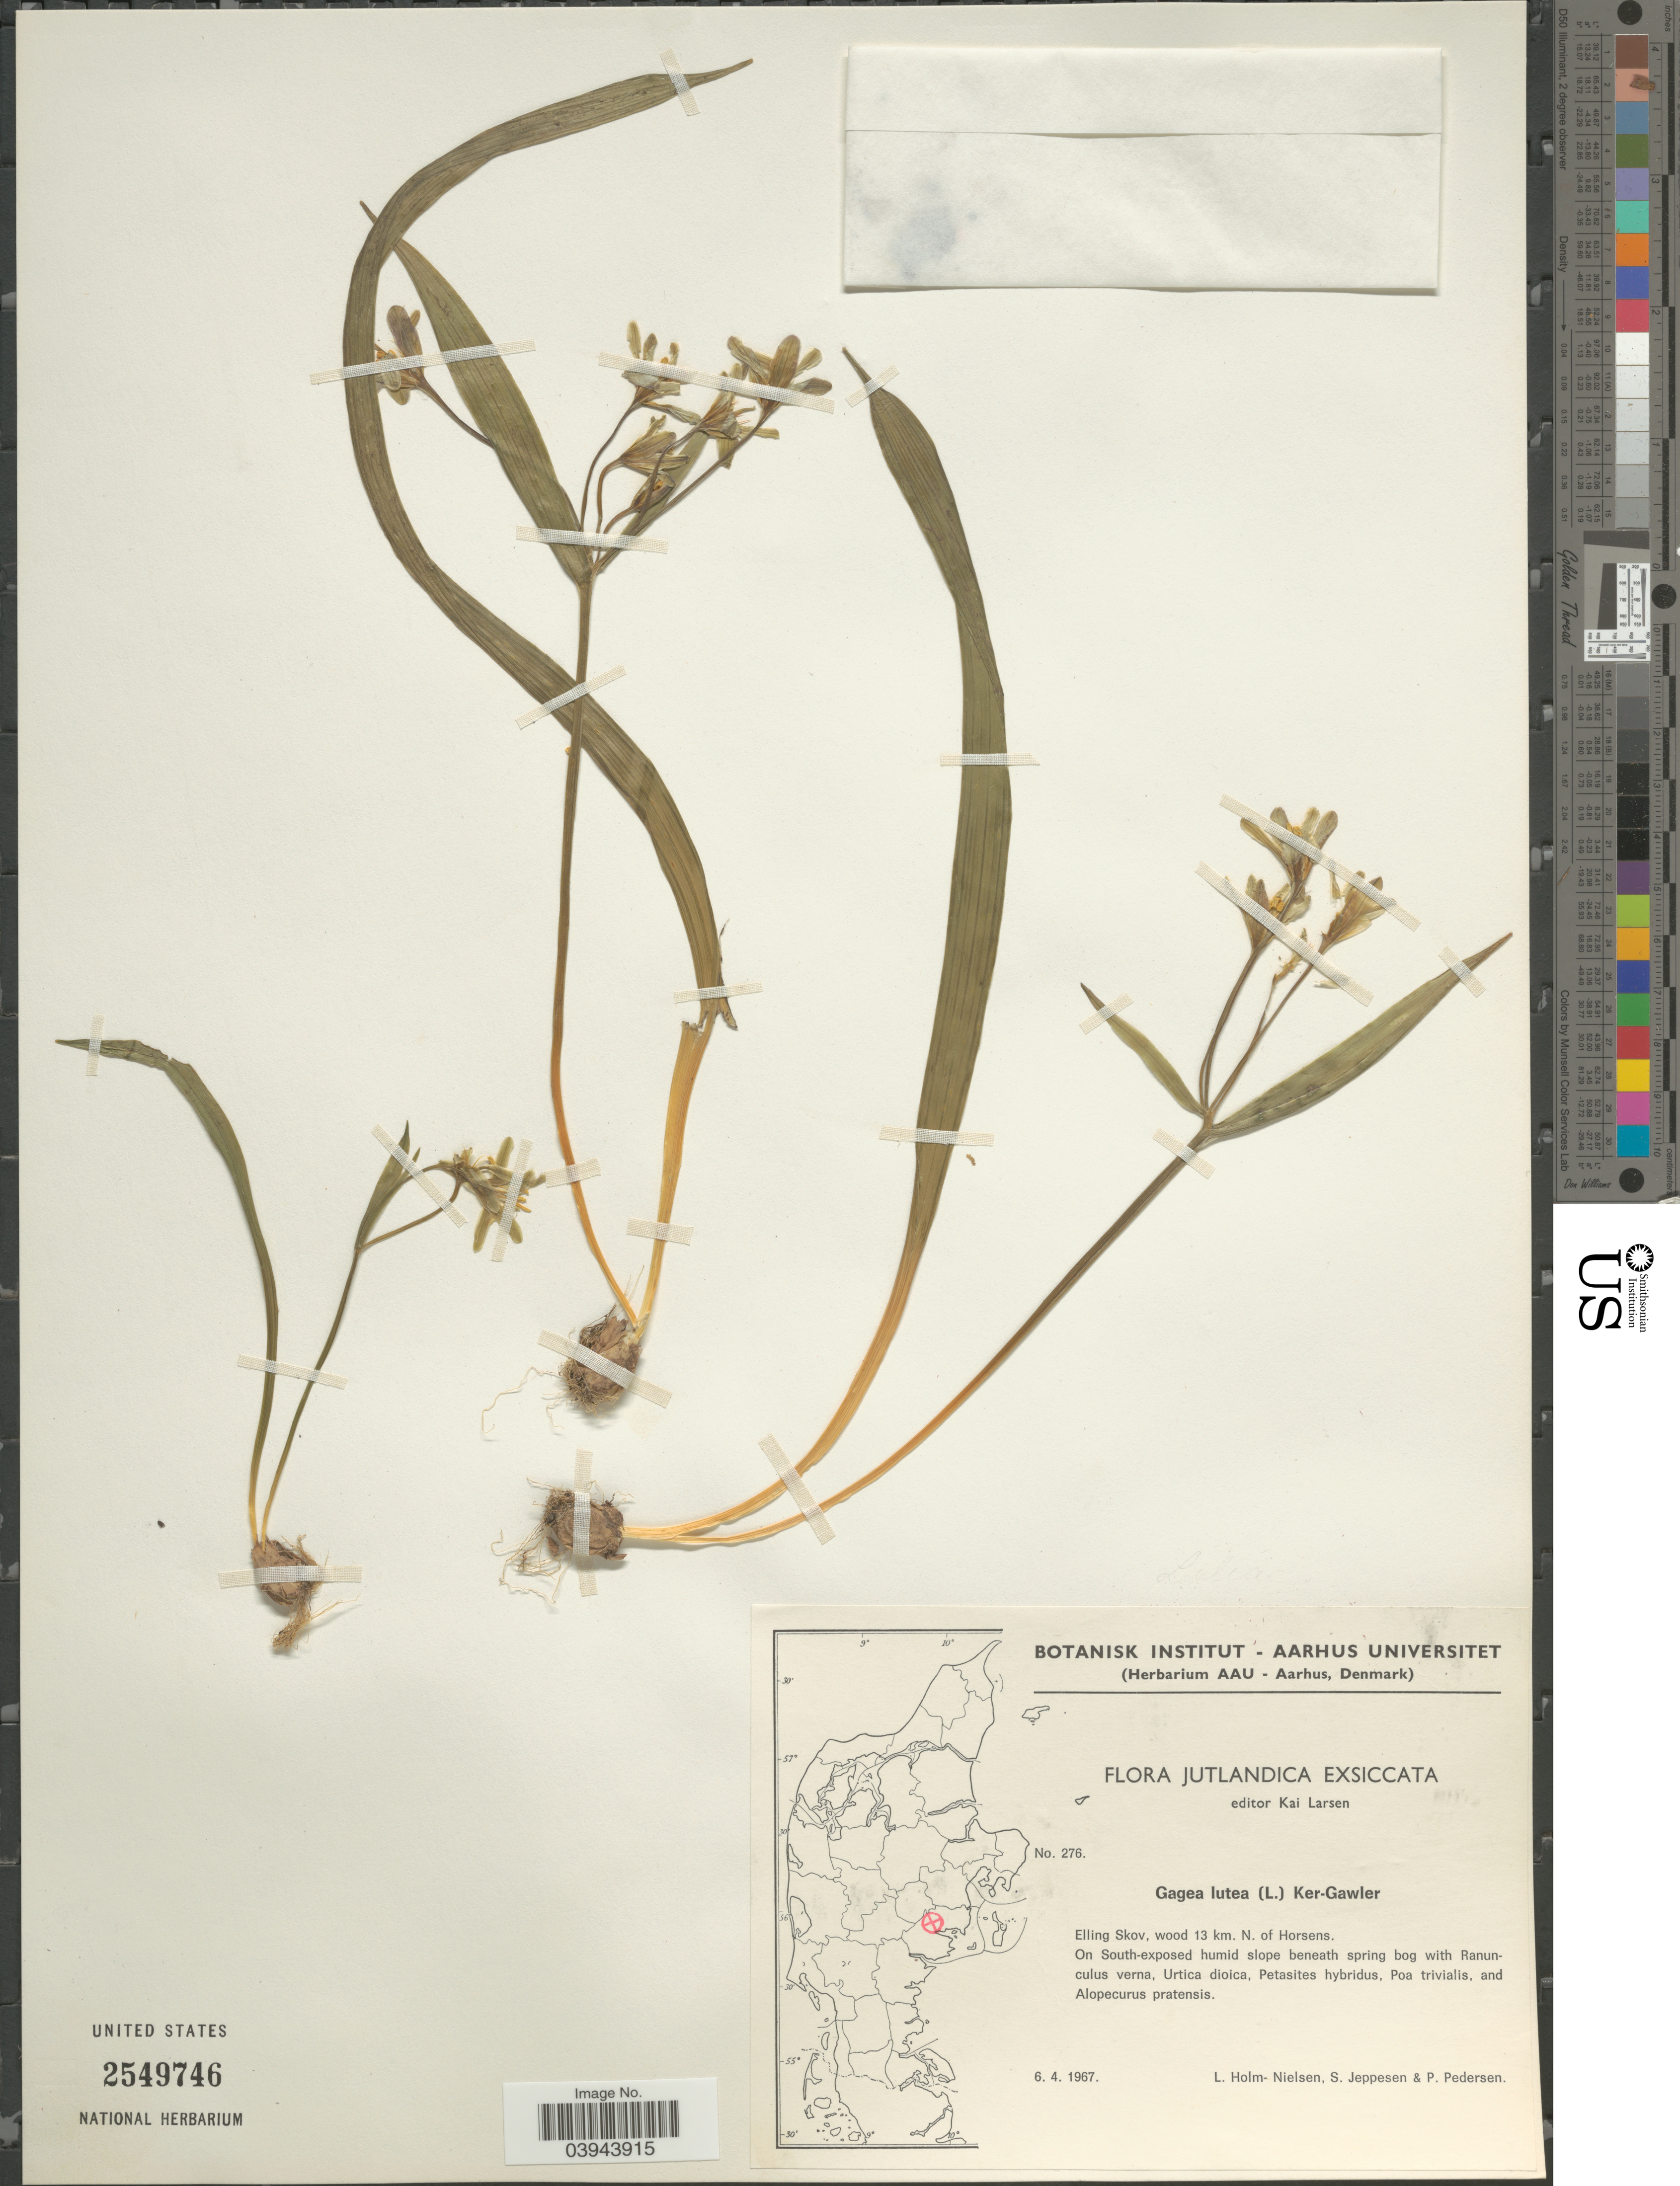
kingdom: Plantae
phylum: Tracheophyta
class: Liliopsida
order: Liliales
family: Liliaceae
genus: Gagea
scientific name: Gagea lutea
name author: (L.) Ker Gawl.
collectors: L. Holm-Nielsen, S. Jeppesen & P. Pedersen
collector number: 276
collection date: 1967-04-06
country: Denmark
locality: Jutlandica. Elling Skov, wood 13 km. N. of Horsens. On South-exposed humid slope beneath spring bog.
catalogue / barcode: US 2549746